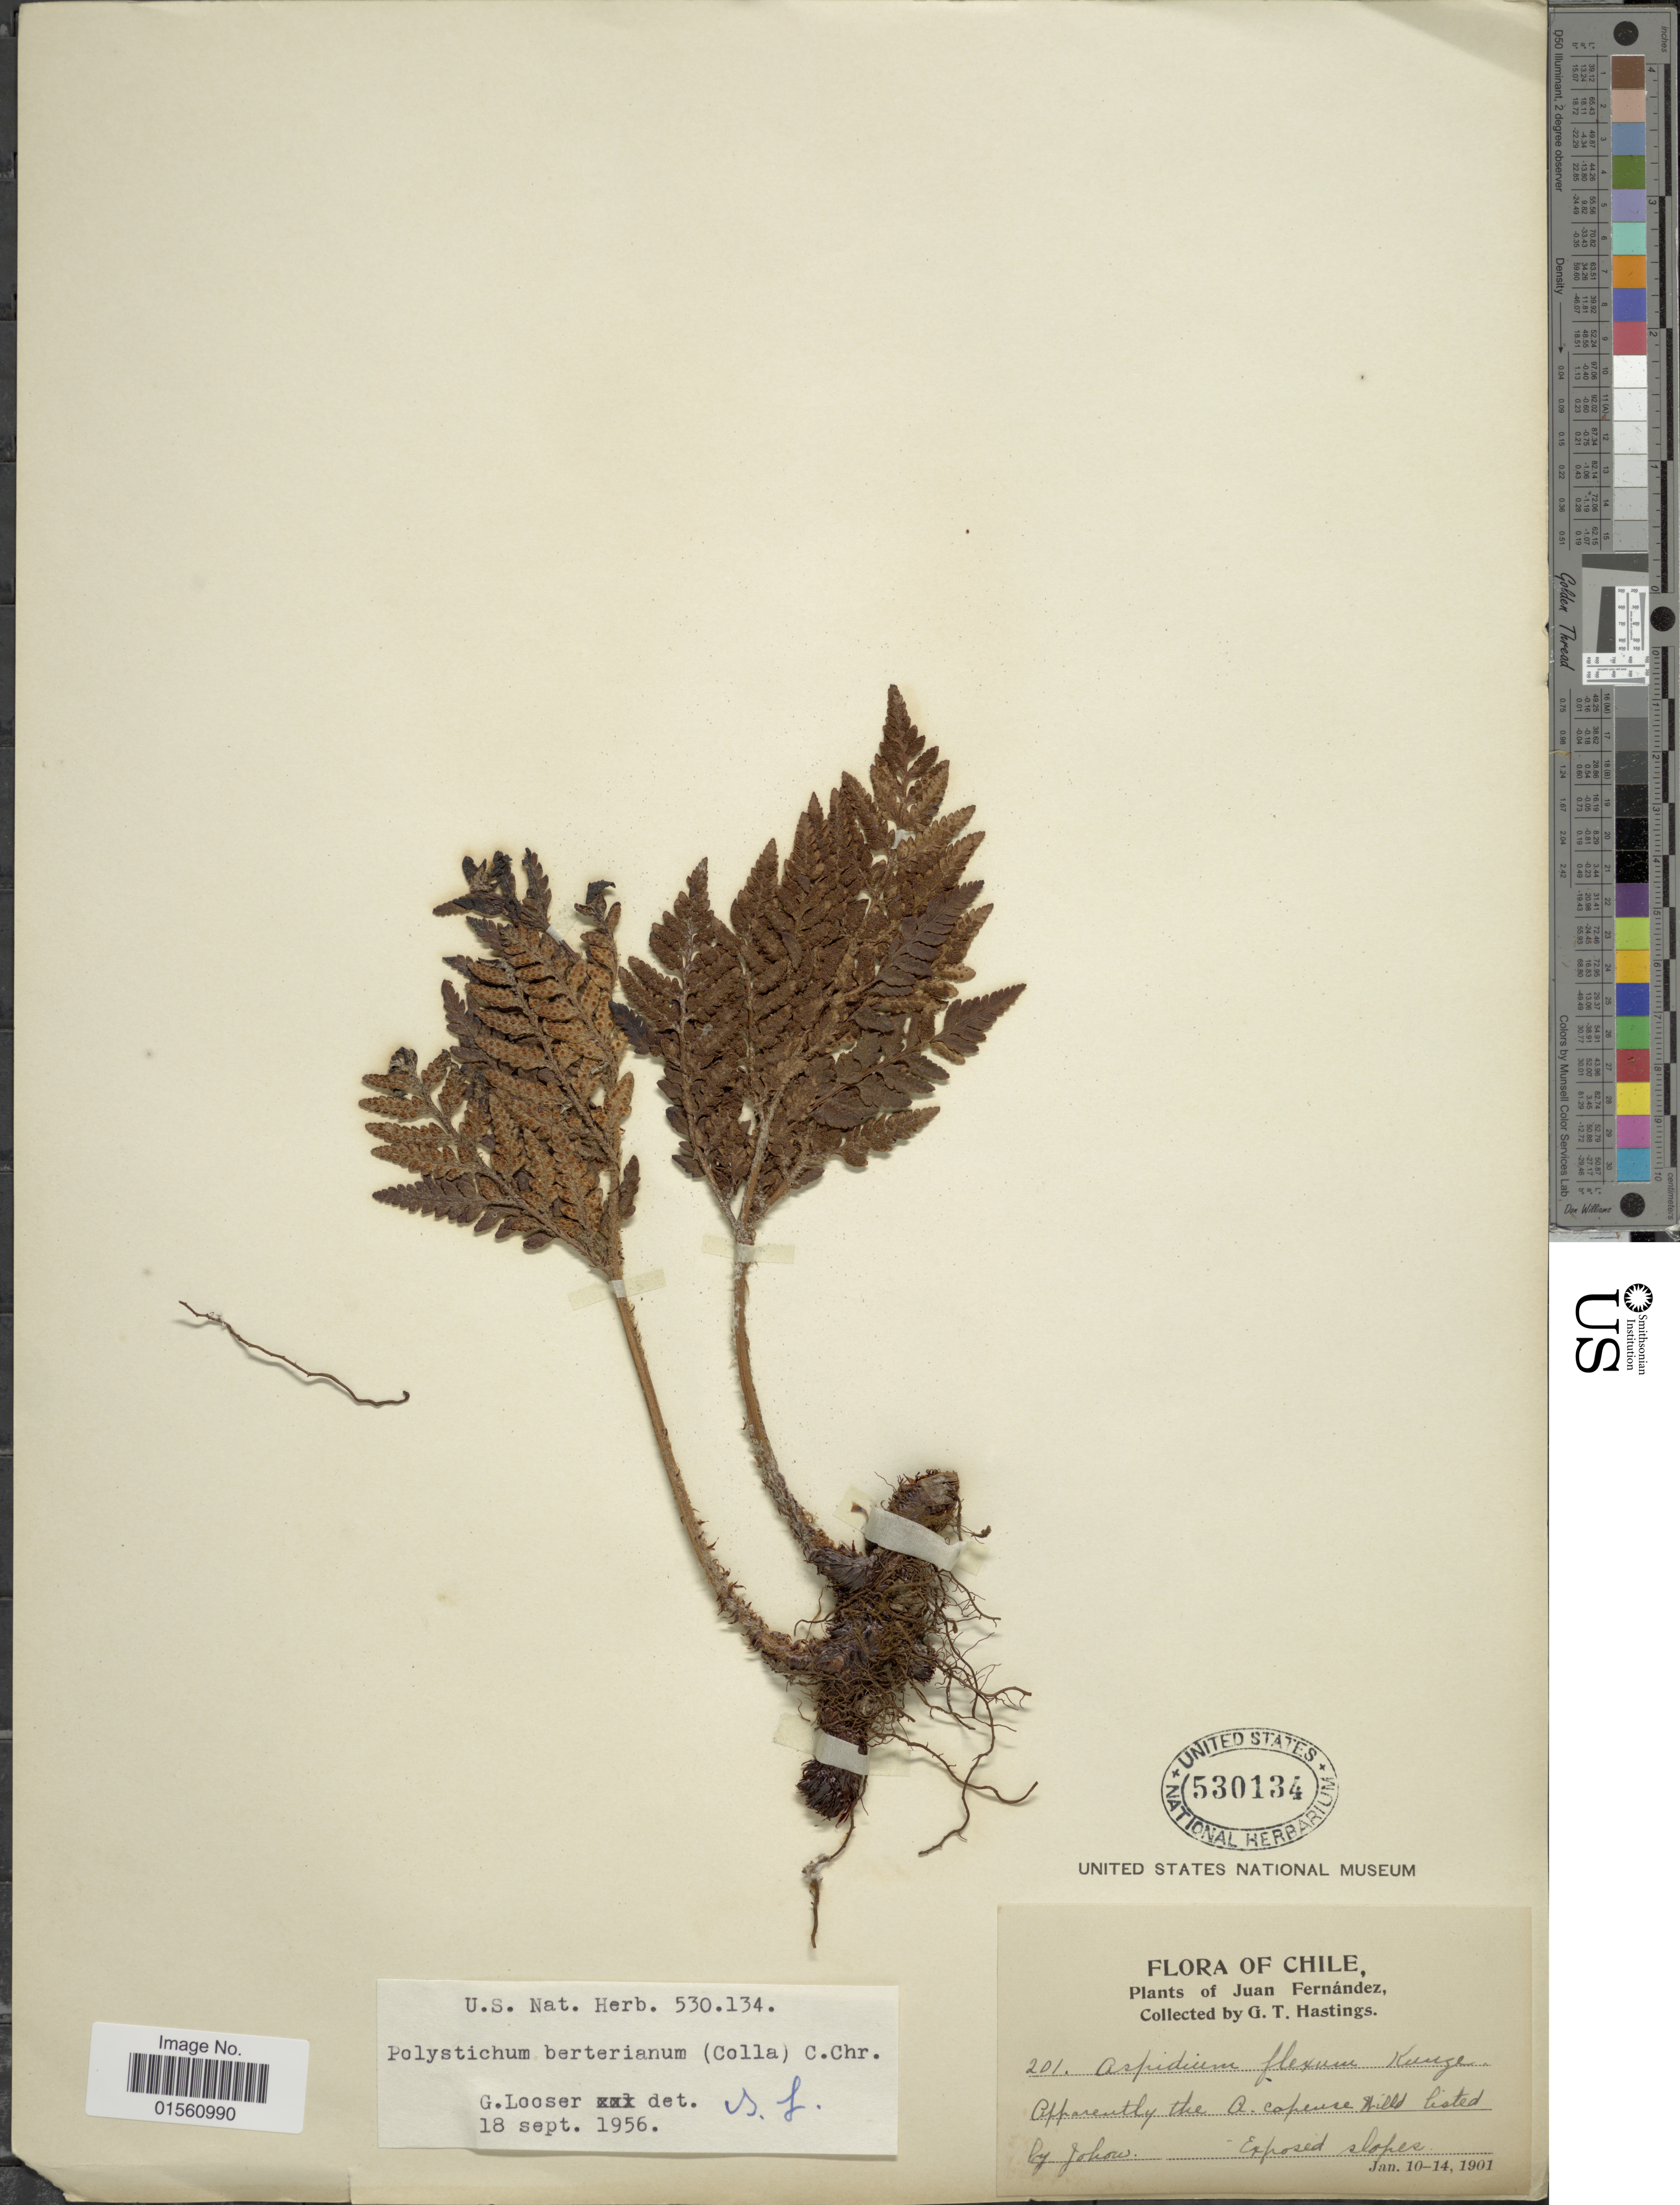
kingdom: Plantae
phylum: Tracheophyta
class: Polypodiopsida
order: Polypodiales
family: Dryopteridaceae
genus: Rumohra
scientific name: Rumohra berteroana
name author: (Colla) J.J. Rodr.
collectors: G. Hastings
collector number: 201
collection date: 1901-01-10/1901-01-14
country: Chile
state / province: Valparaíso (V)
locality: Juan Fernandez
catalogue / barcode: US 530134